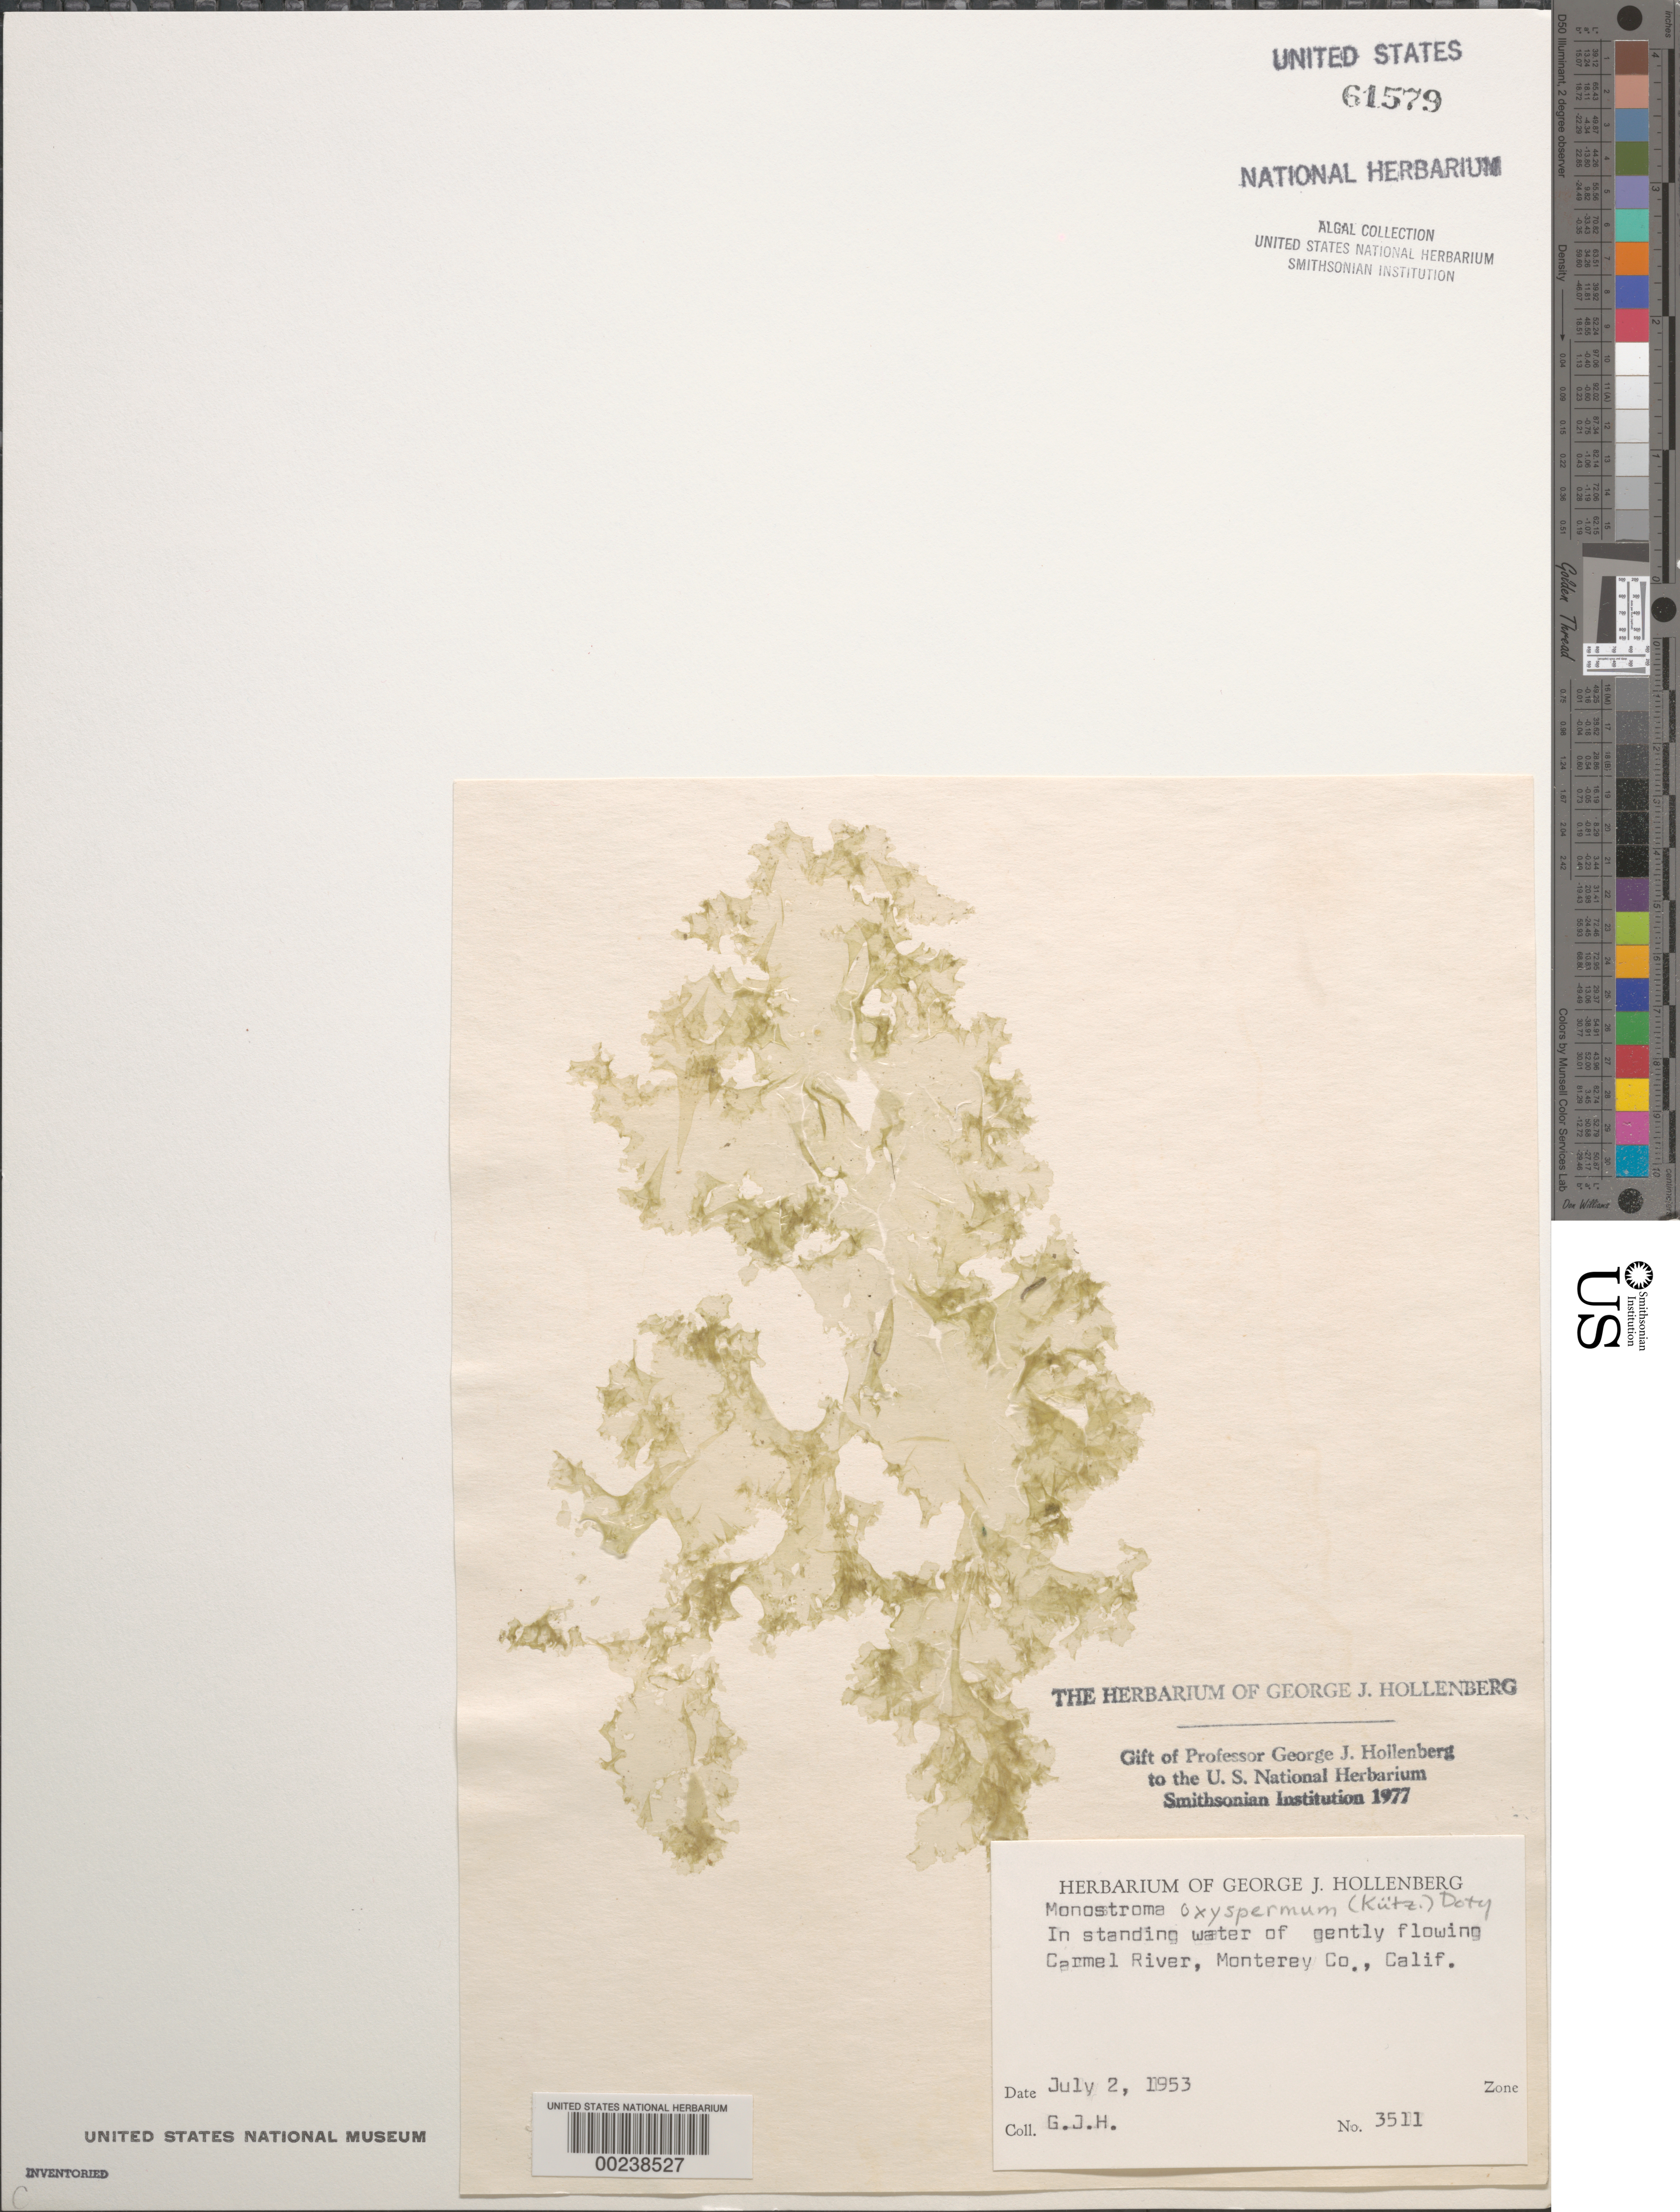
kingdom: Plantae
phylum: Chlorophyta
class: Ulvophyceae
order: Ulvales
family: Gayraliaceae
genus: Gayralia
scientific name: Gayralia oxysperma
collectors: G. Hollenberg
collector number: GJH 3511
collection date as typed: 02 Jul 1953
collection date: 1953-07-02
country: United States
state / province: California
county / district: Monterey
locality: Carmel River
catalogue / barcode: US 61579